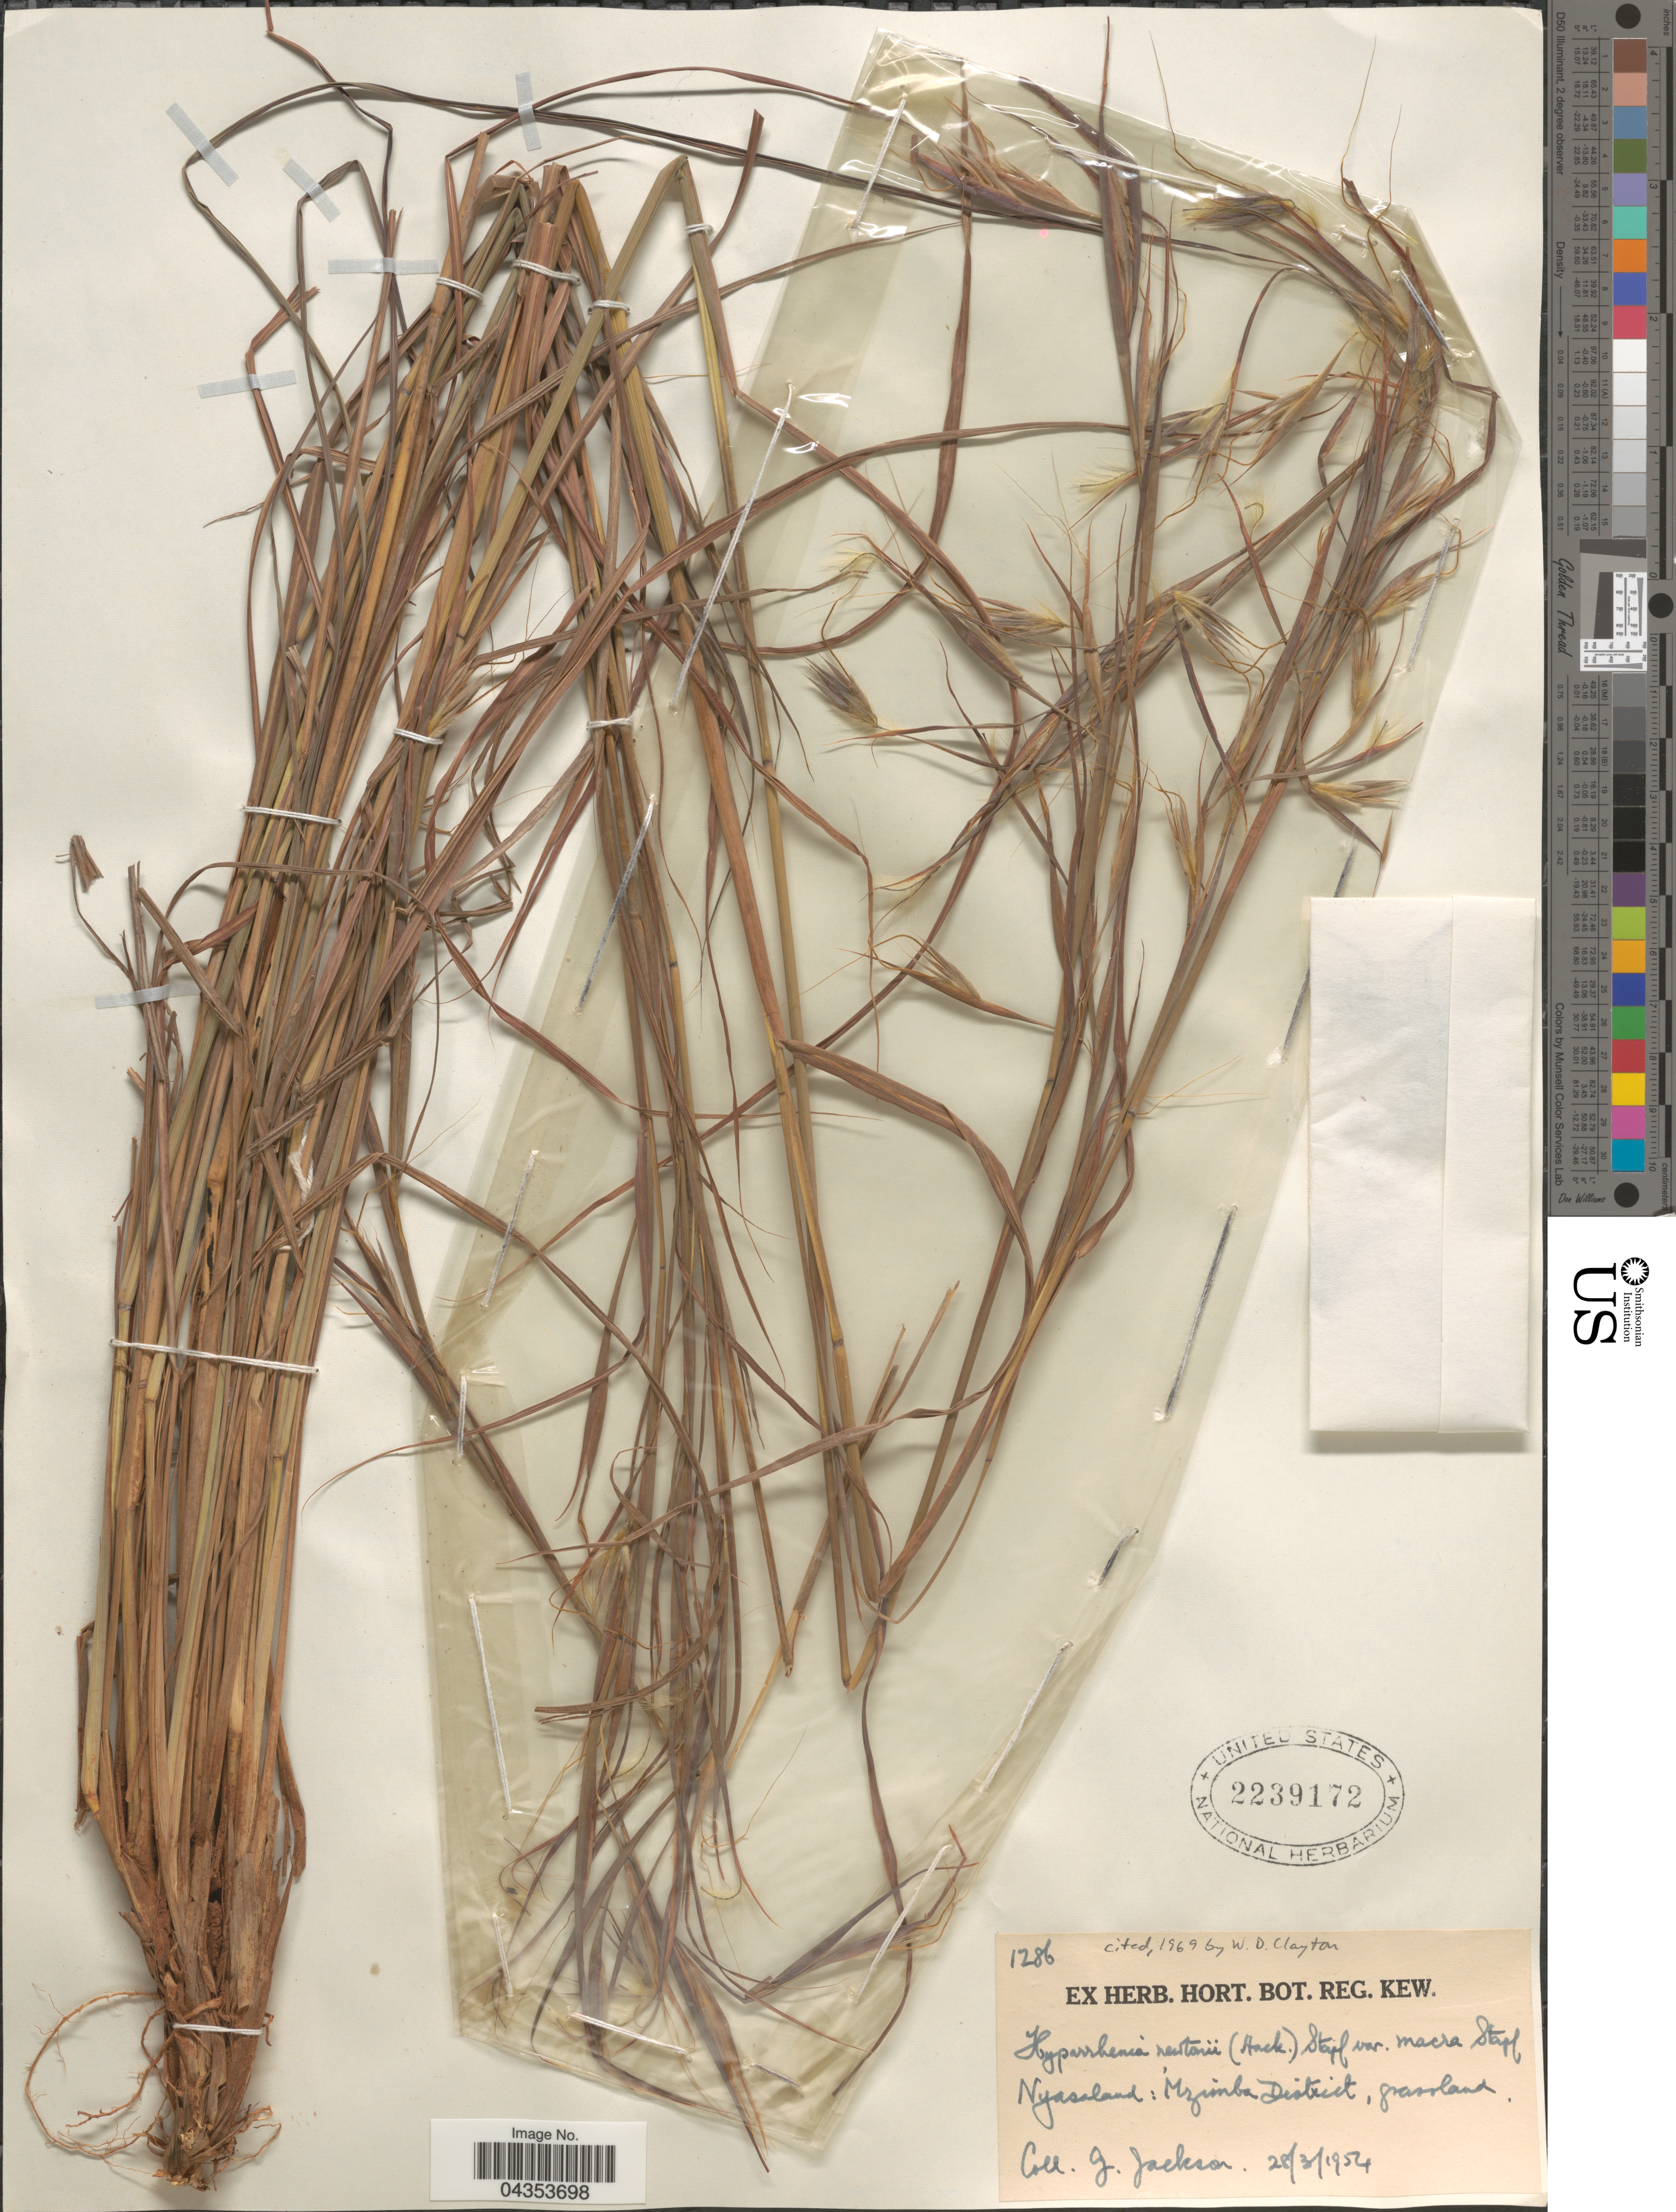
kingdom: Plantae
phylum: Tracheophyta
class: Liliopsida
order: Poales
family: Poaceae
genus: Hyparrhenia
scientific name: Hyparrhenia newtonii var. macra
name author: Stapf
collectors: G. Jackson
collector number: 1286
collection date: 1954-03-28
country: Malawi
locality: Nyasaland: Mzimba District.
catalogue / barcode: US 2239172